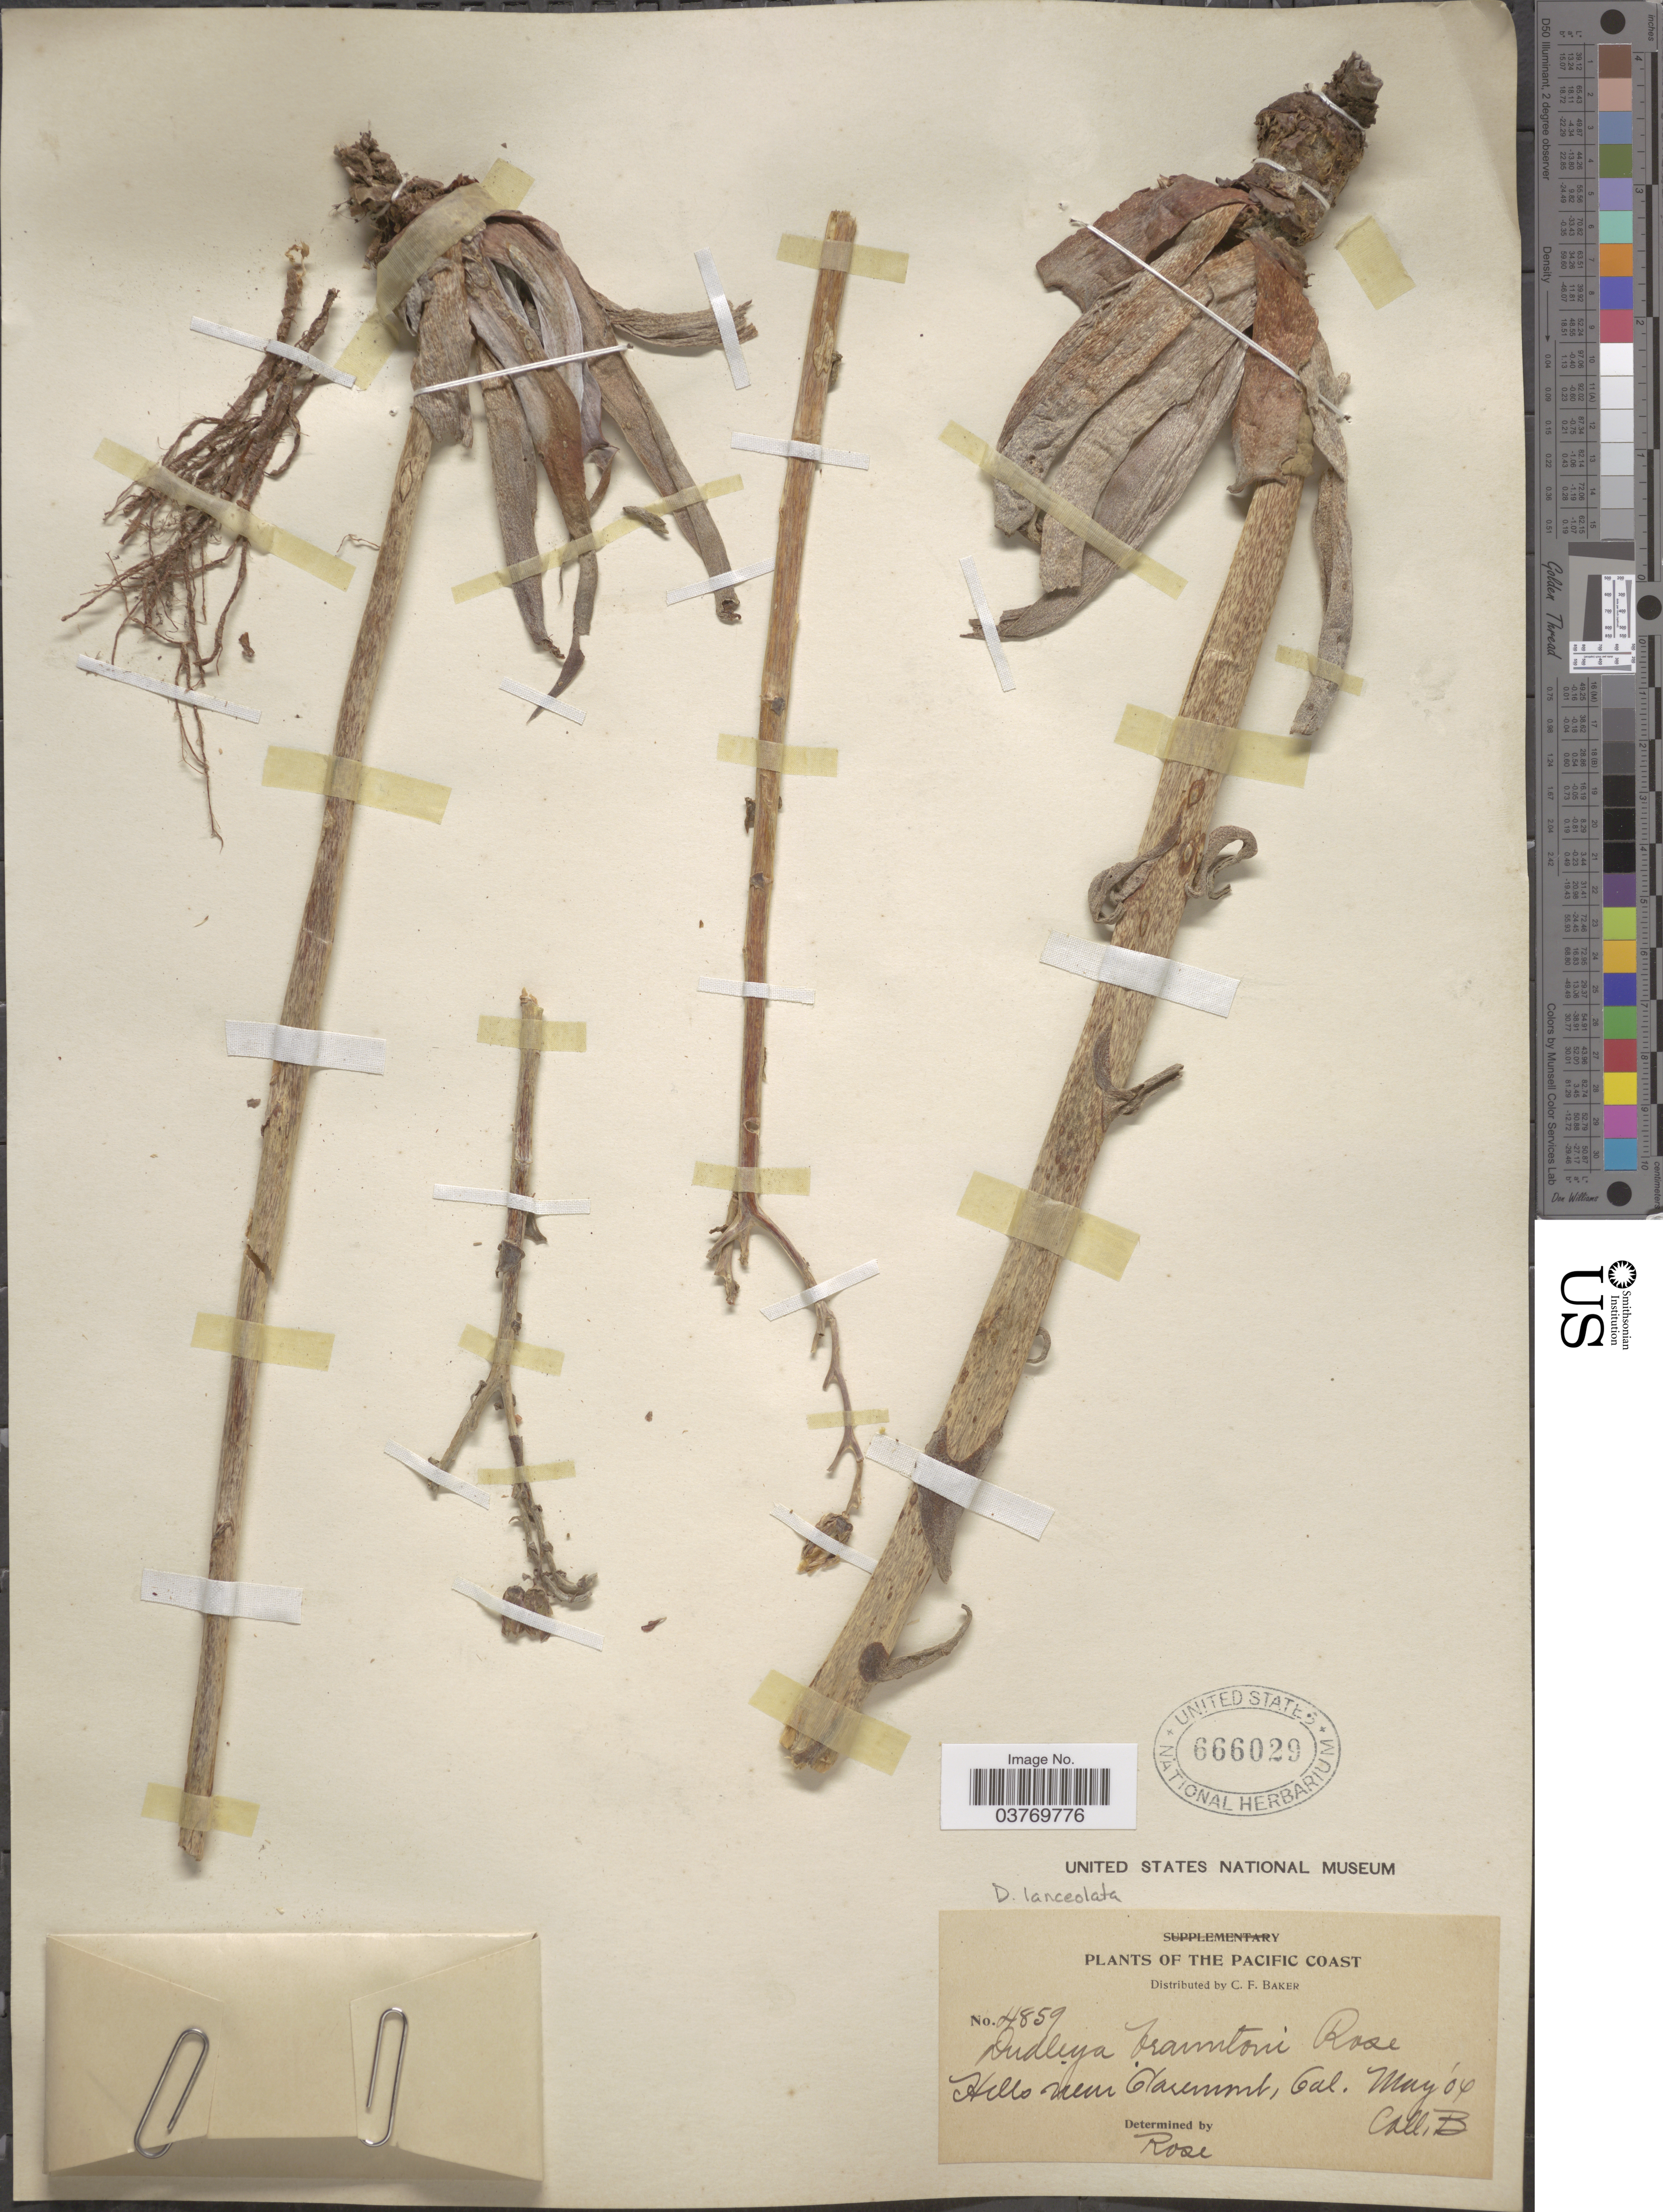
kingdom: Plantae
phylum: Tracheophyta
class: Magnoliopsida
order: Saxifragales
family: Crassulaceae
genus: Dudleya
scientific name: Dudleya lanceolata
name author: (Nutt.) Britton & Rose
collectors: C. F. Baker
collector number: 4859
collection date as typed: Transcribed d/m/y: /5/4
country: United States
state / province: California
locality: Pacific Coast. Hills near Claremont.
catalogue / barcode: US 666029